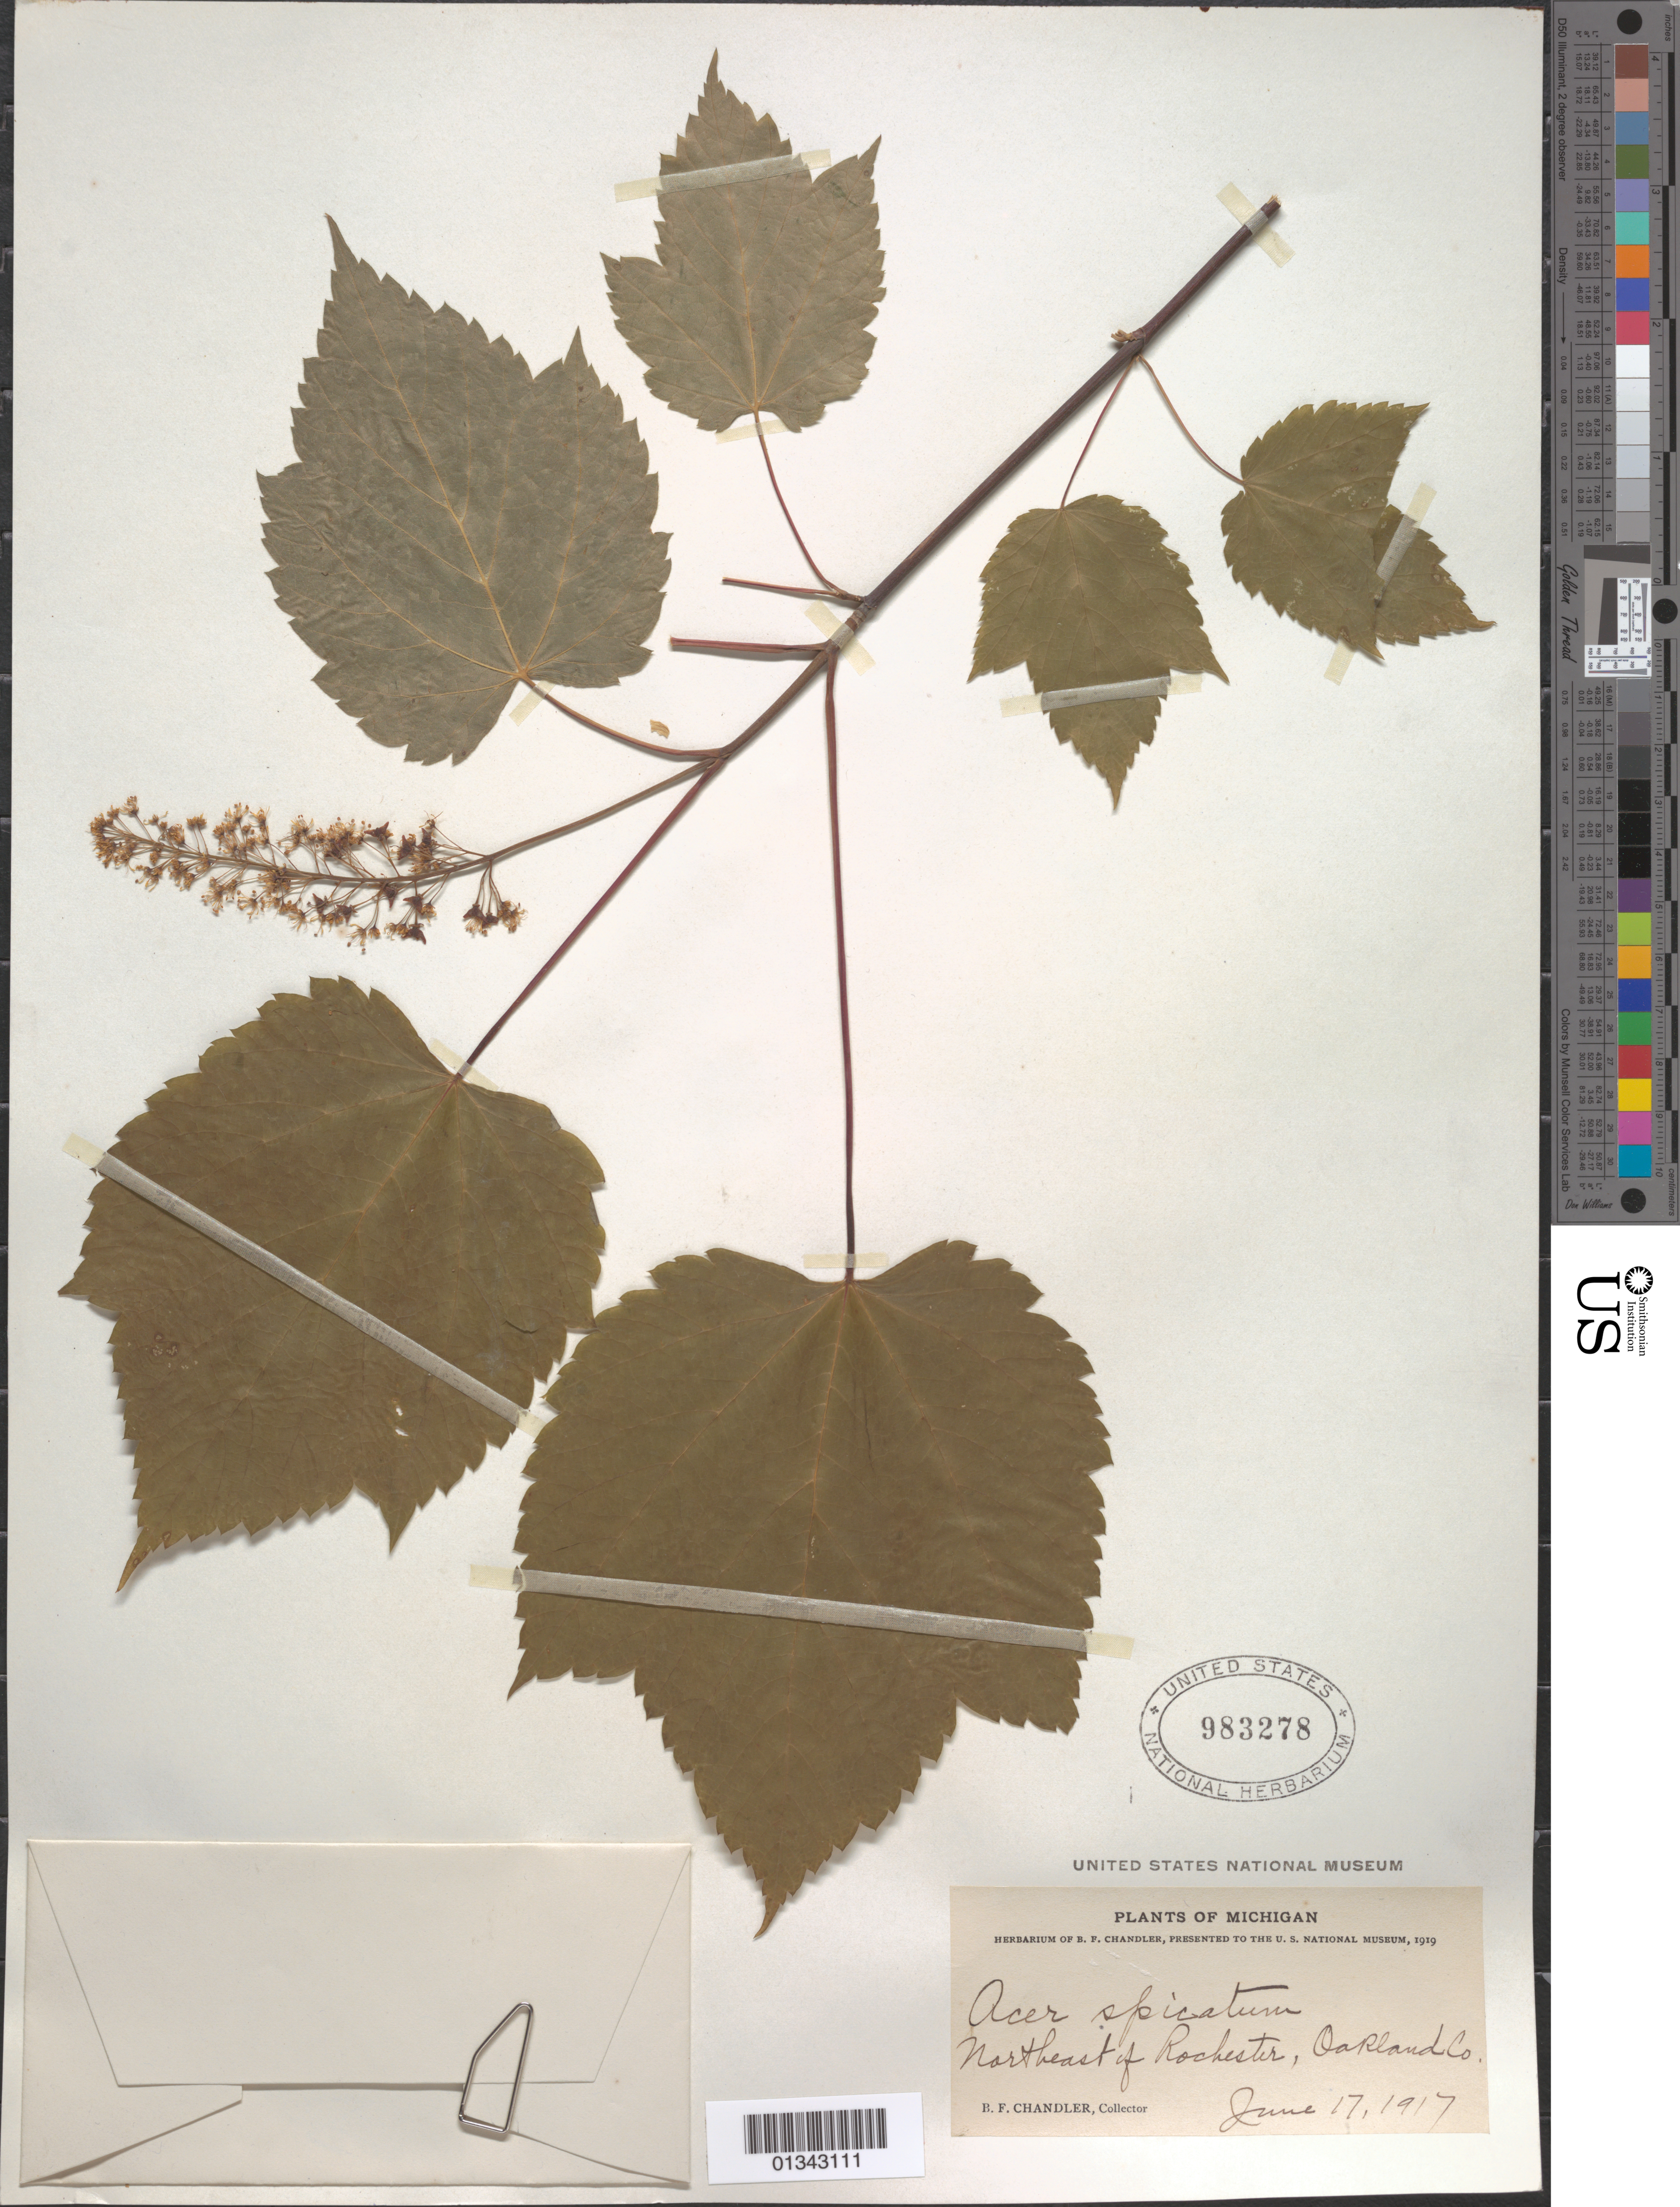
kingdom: Plantae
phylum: Tracheophyta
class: Magnoliopsida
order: Sapindales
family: Sapindaceae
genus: Acer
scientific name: Acer spicatum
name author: Lam.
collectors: B. F. Chandler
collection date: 1917-06-17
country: United States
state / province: Michigan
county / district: Oakland County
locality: Oakland County, NE of Rochester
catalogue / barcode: US 983278